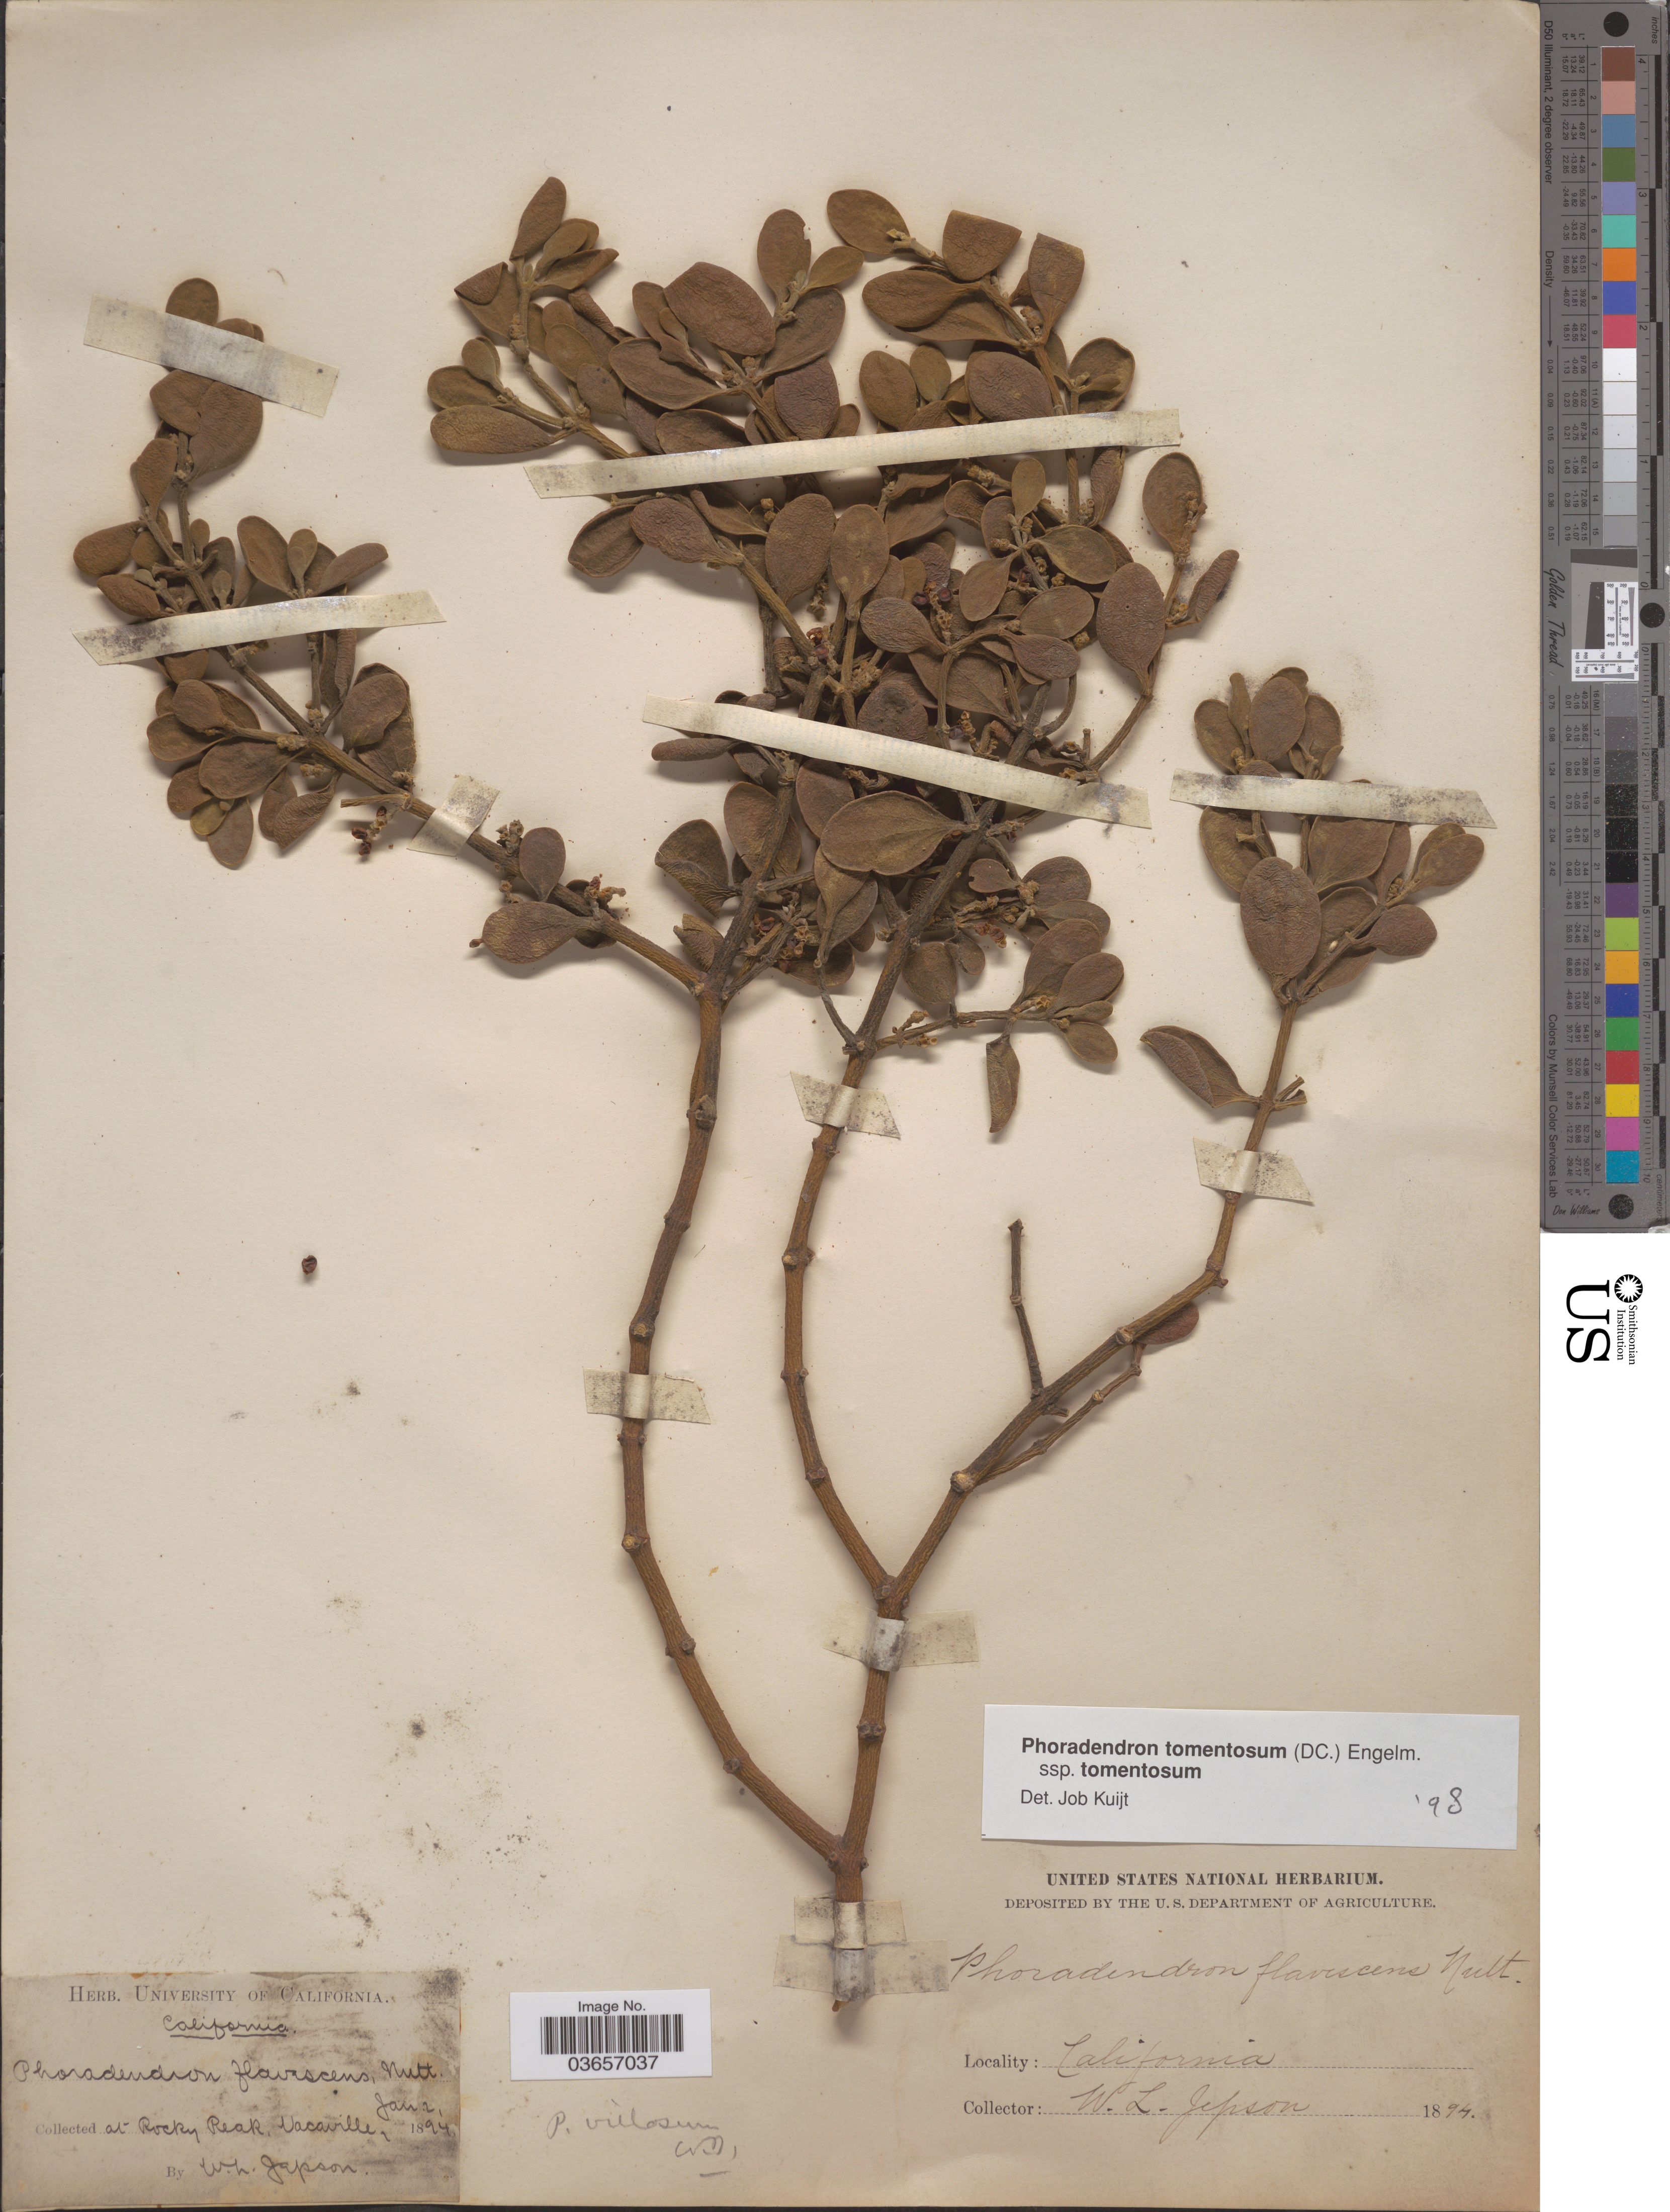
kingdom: Plantae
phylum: Tracheophyta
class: Magnoliopsida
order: Santalales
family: Viscaceae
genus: Phoradendron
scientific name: Phoradendron tomentosum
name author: DC.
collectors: W. L. Jepson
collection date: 1894-01-02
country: United States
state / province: California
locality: At Rocky Peak, Vacaville.